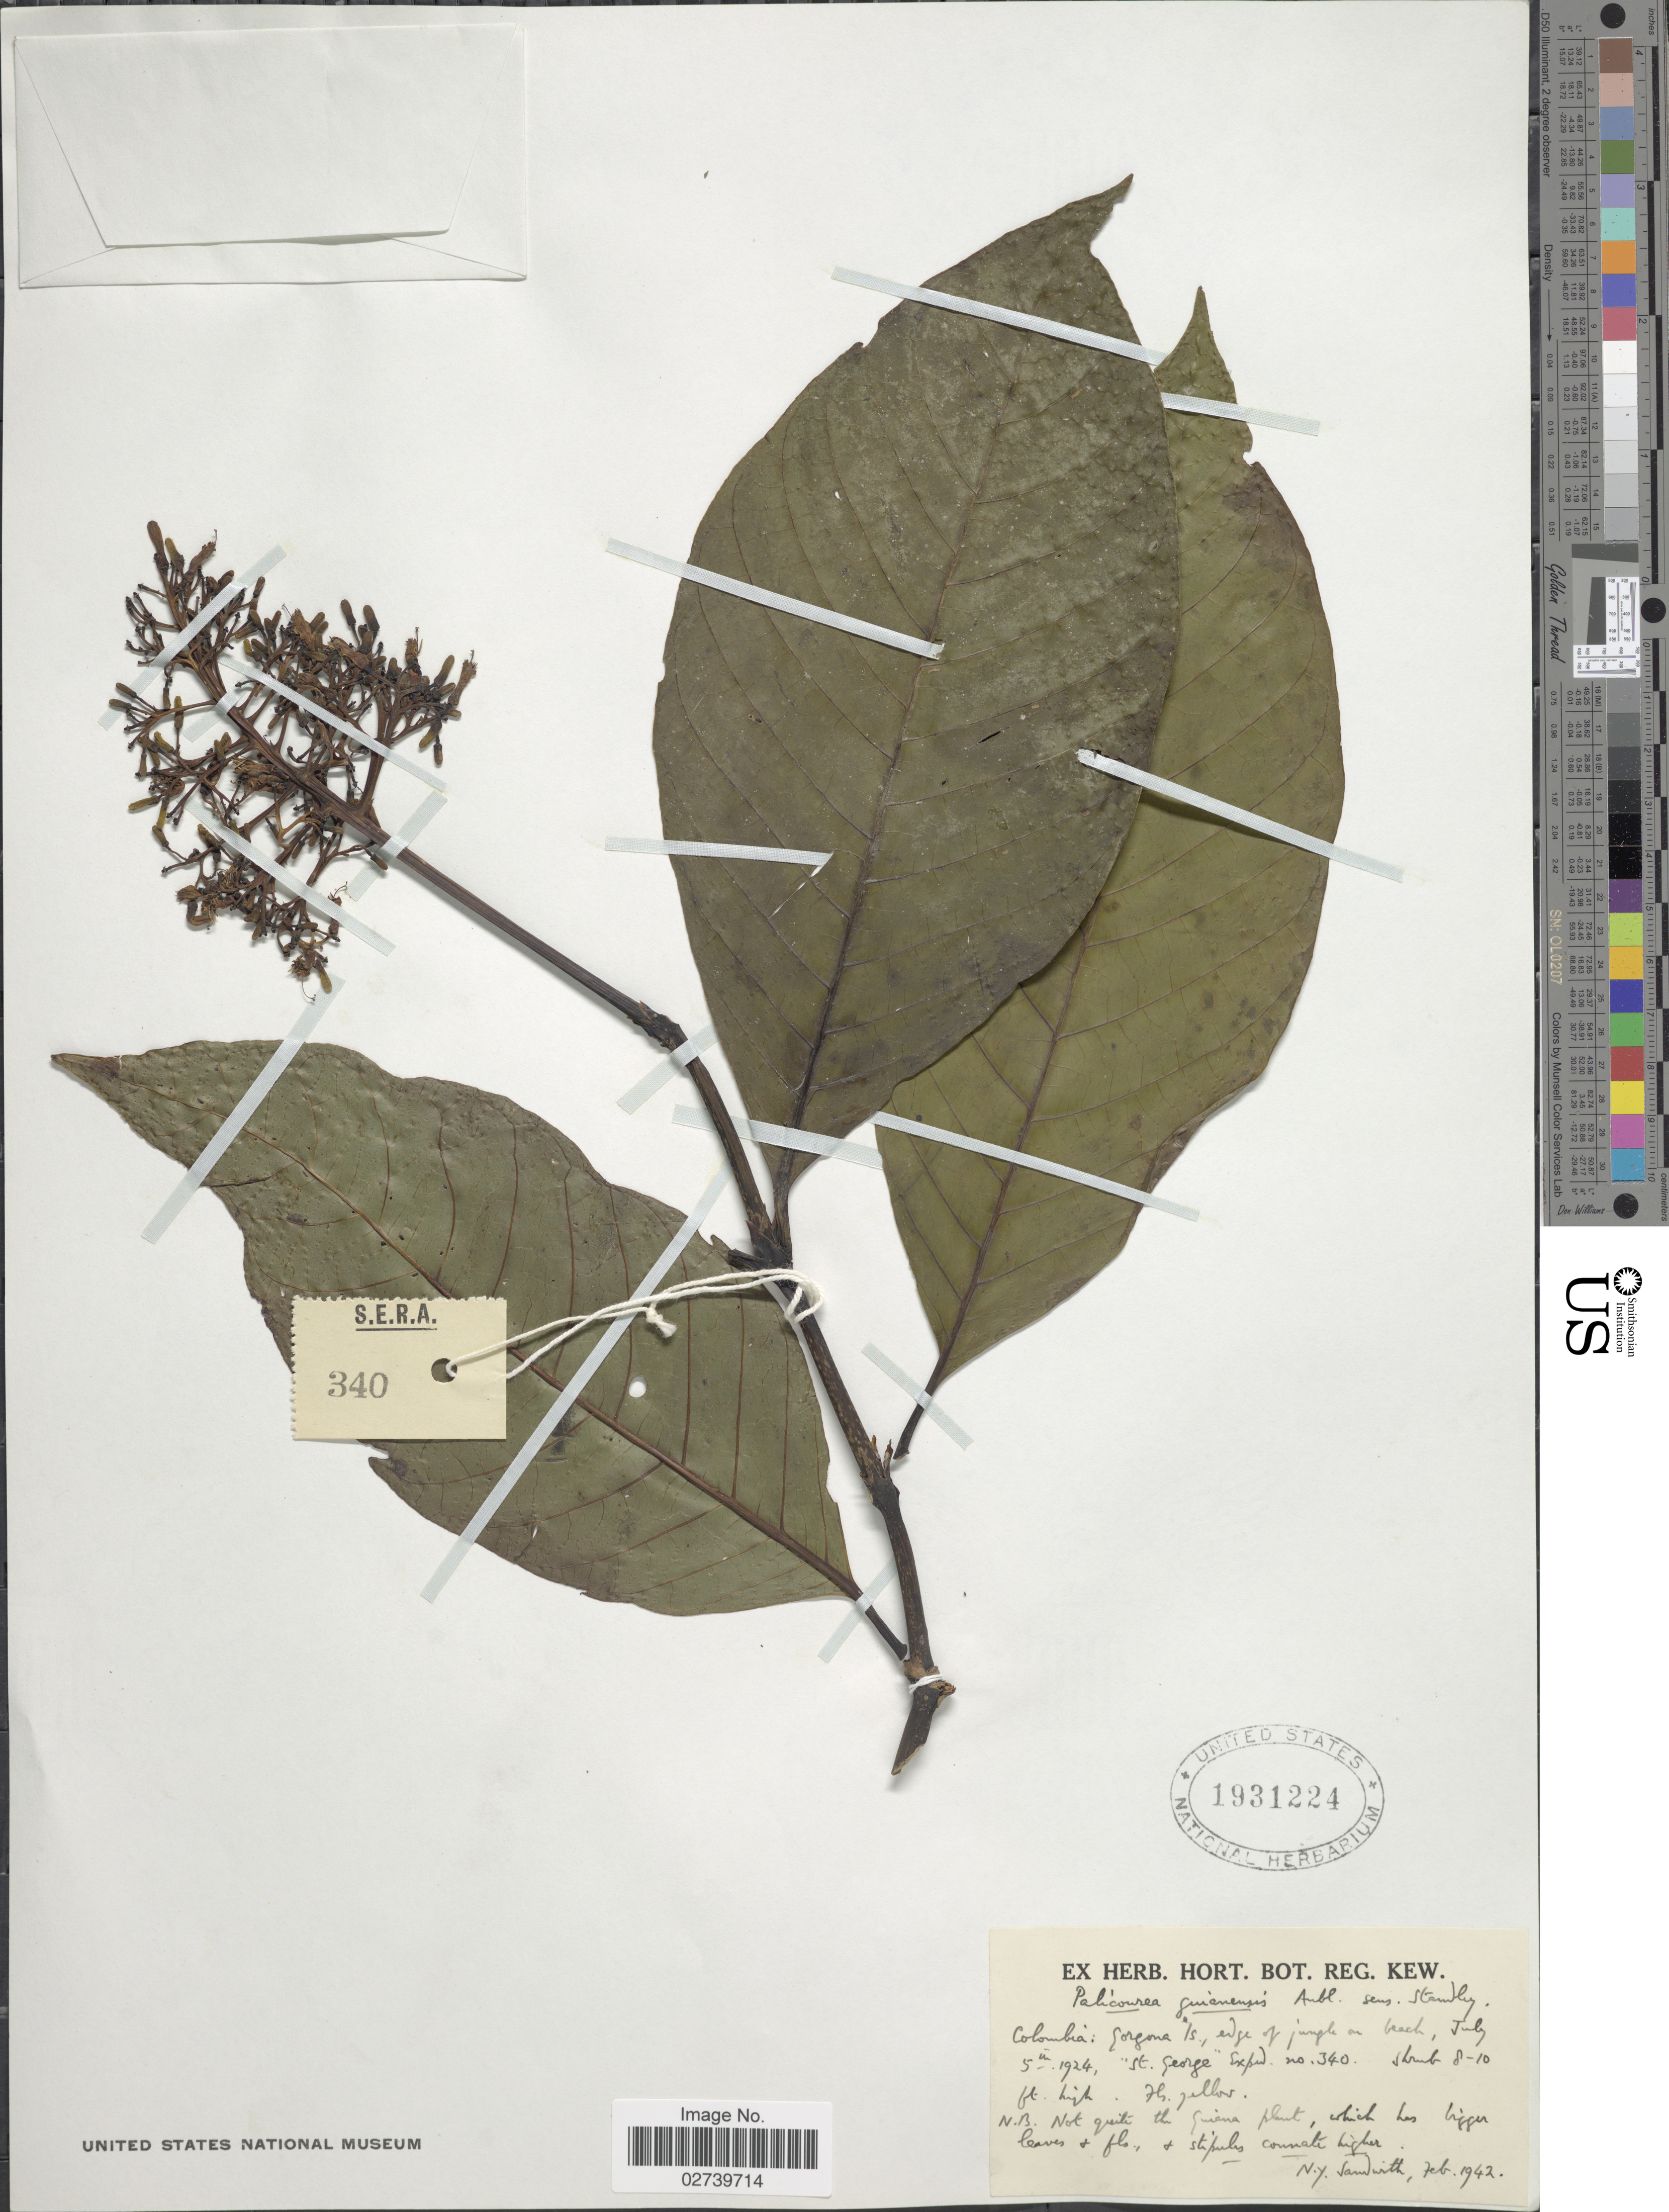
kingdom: Plantae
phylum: Tracheophyta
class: Magnoliopsida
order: Gentianales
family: Rubiaceae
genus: Palicourea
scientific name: Palicourea guianensis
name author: Aubl.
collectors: St. George Exped.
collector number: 340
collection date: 1924-07-05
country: Colombia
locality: Gorgona Is.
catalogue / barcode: US 1931224